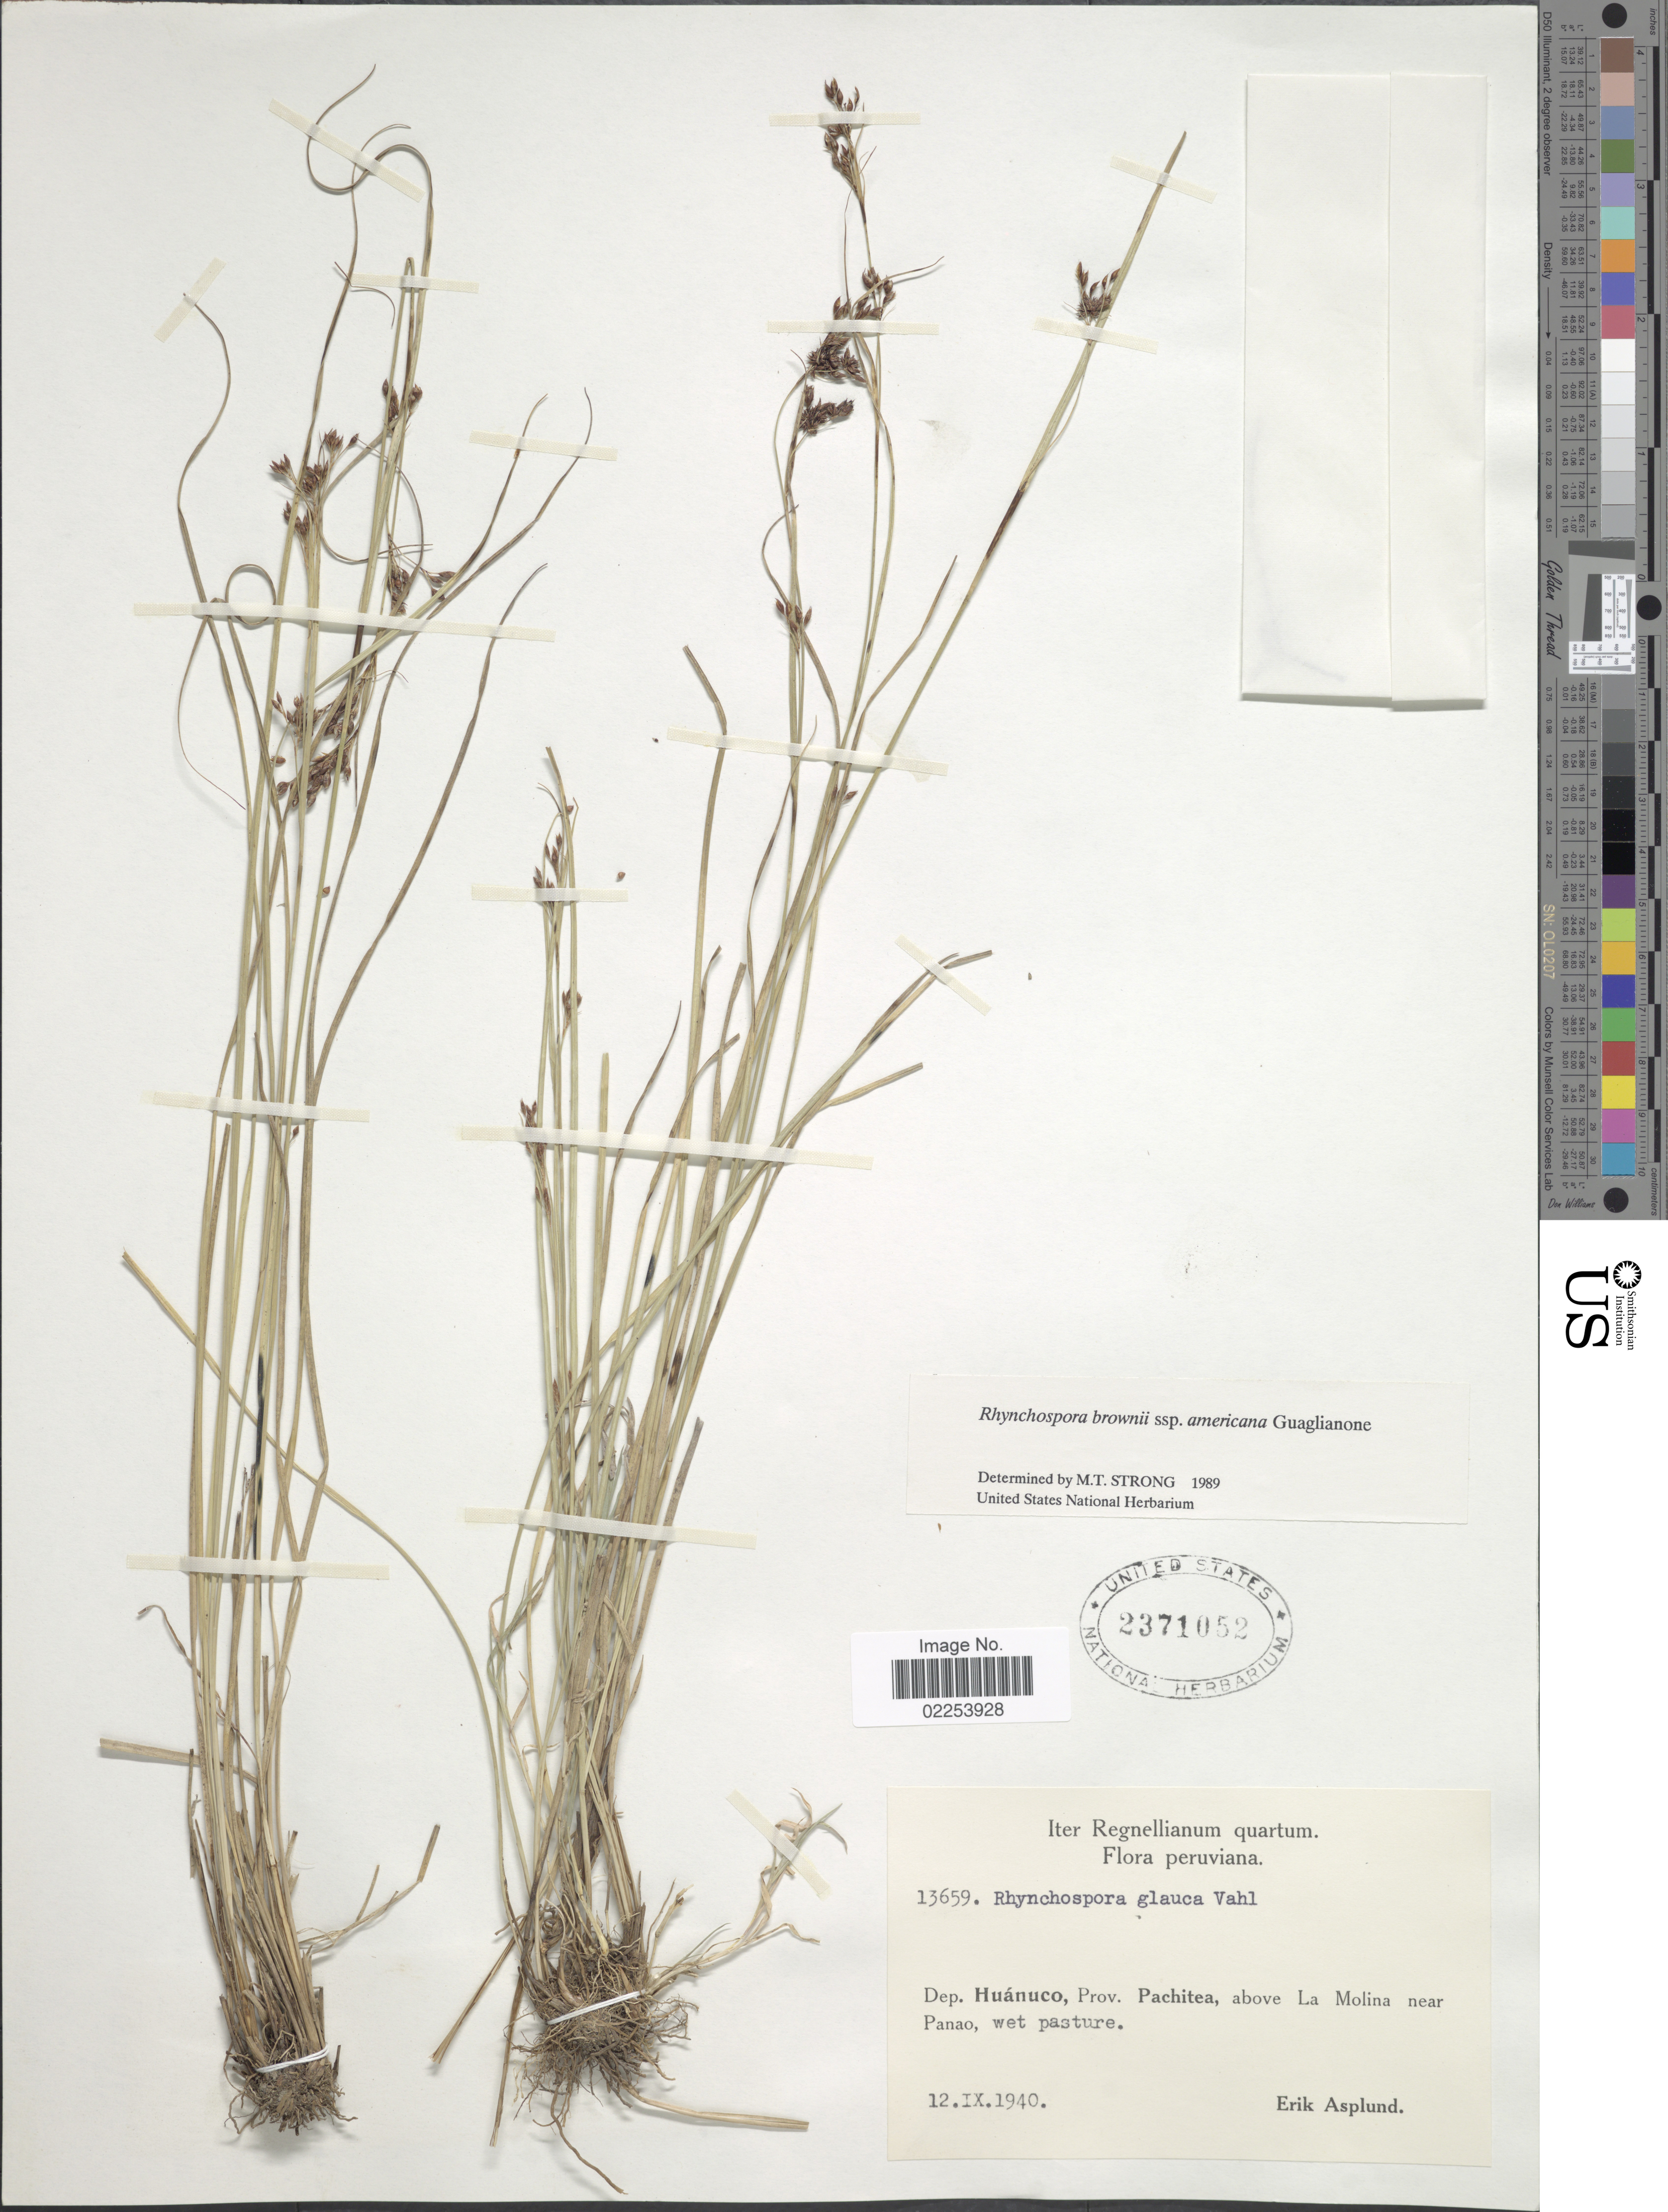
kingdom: Plantae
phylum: Tracheophyta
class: Liliopsida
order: Poales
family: Cyperaceae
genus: Rhynchospora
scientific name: Rhynchospora brownii subsp. americana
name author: Guagl.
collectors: E. Asplund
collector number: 13659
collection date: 1940-09-12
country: Peru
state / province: Huánuco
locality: Prov. Pachitea, above La Molina near Panao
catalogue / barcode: US 2371052